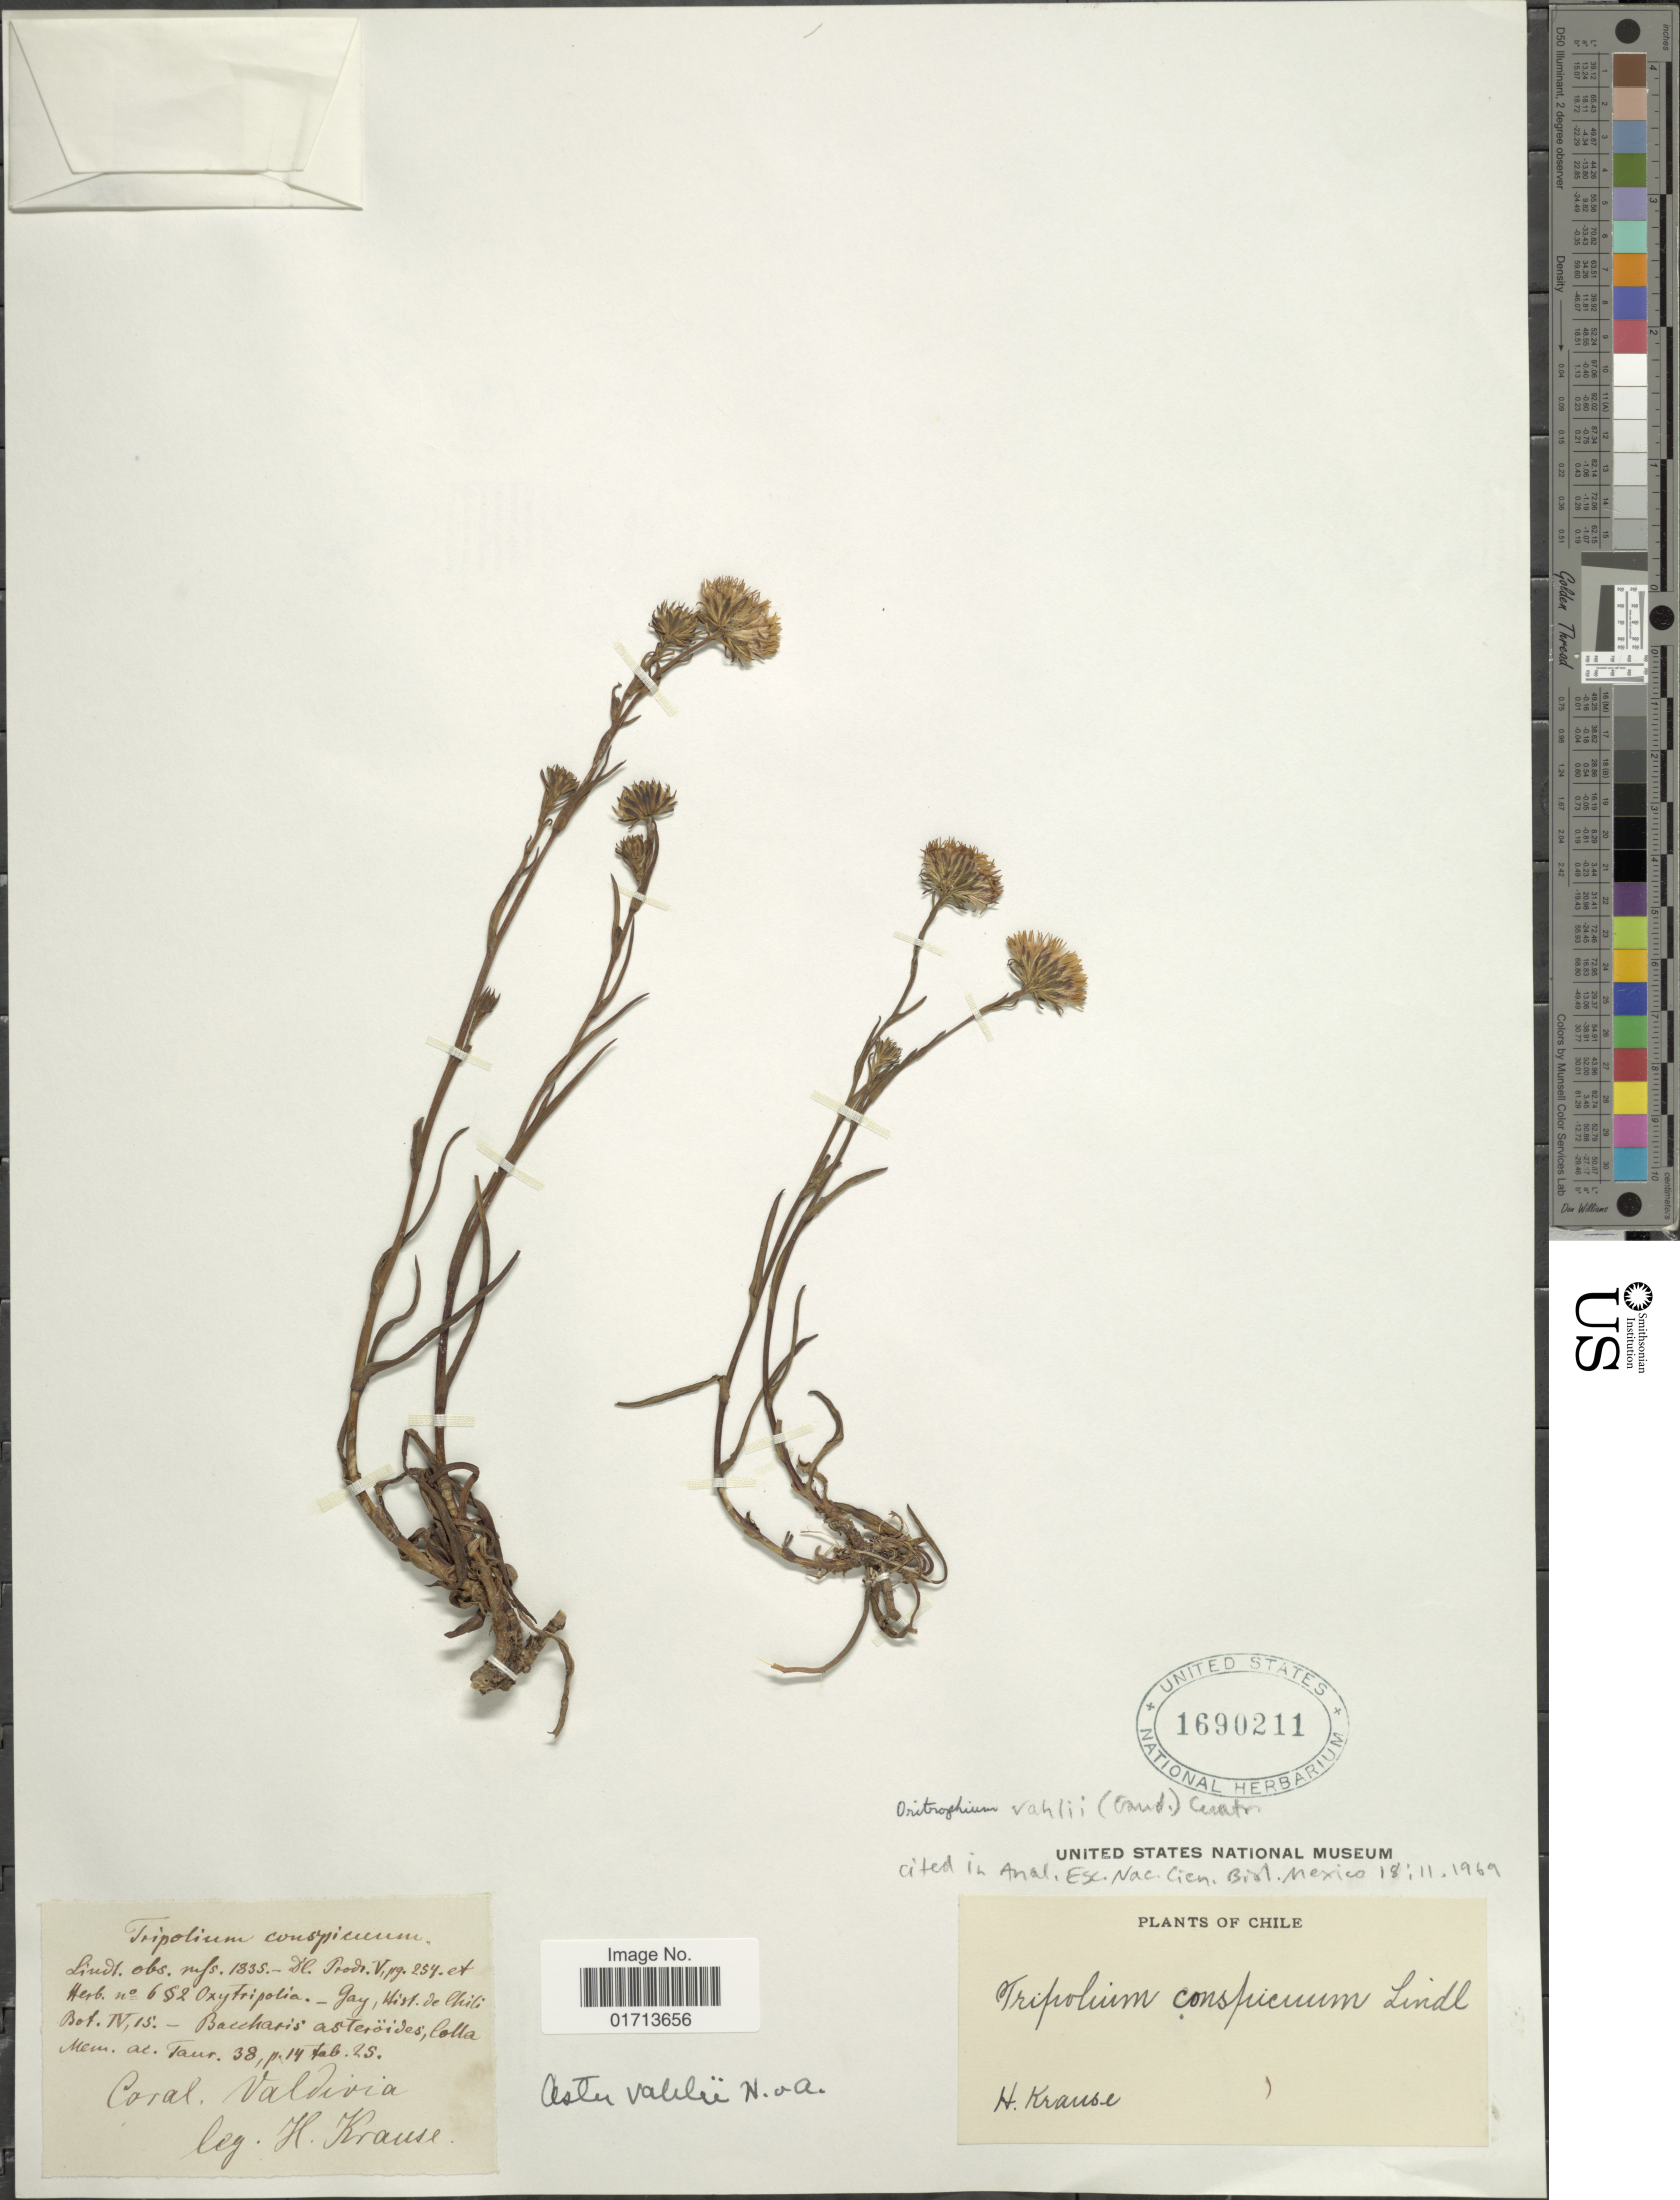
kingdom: Plantae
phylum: Tracheophyta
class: Magnoliopsida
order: Asterales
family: Asteraceae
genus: Oritrophium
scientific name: Oritrophium vahlii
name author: (Gaudich.) Cuatrec.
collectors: H. Krause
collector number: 652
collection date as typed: Transcribed d/m/y: 14/2/25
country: Chile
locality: Gay, wist. de Chili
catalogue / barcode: US 1690211